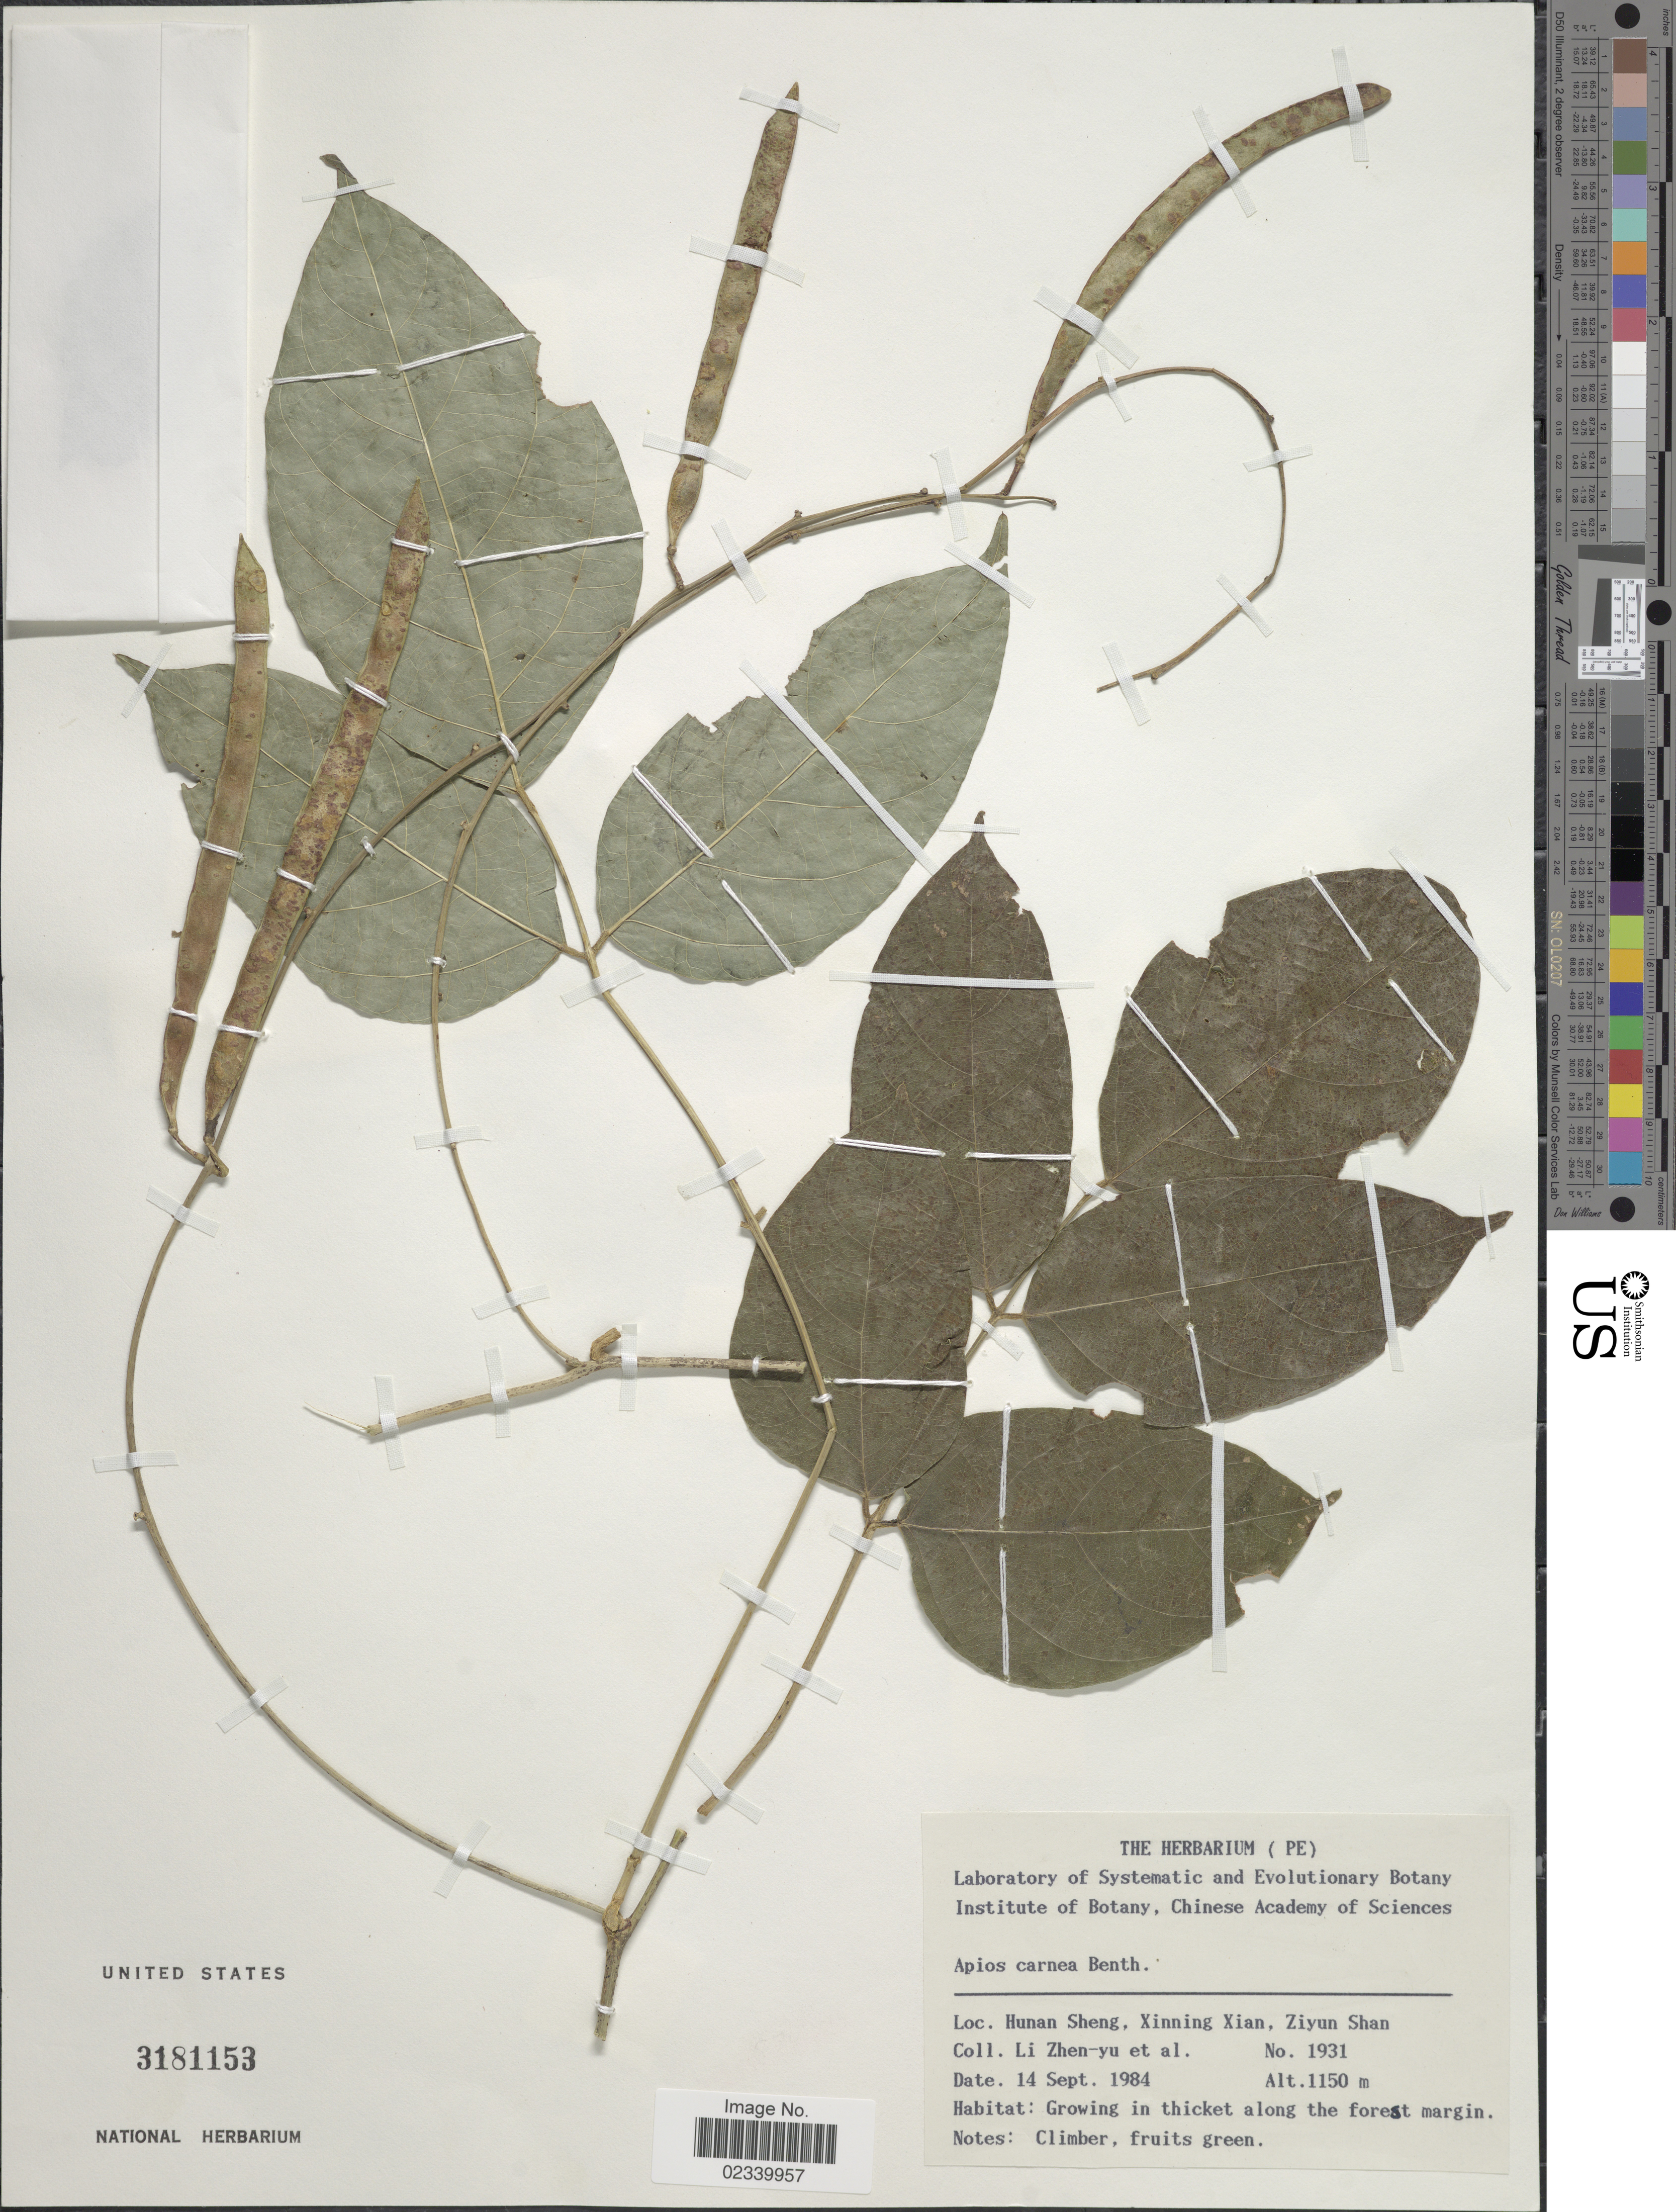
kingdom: Plantae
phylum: Tracheophyta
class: Magnoliopsida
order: Fabales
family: Fabaceae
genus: Apios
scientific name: Apios carnea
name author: (Wall.) Benth. ex Baker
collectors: L. Zhen-yu & et al.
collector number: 1931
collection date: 1984-09-14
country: China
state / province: Hunan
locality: Hunan Sheng, Xinning Xian, Ziyun Shan, growing in thicket along the forest margin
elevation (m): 1150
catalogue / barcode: US 3181153